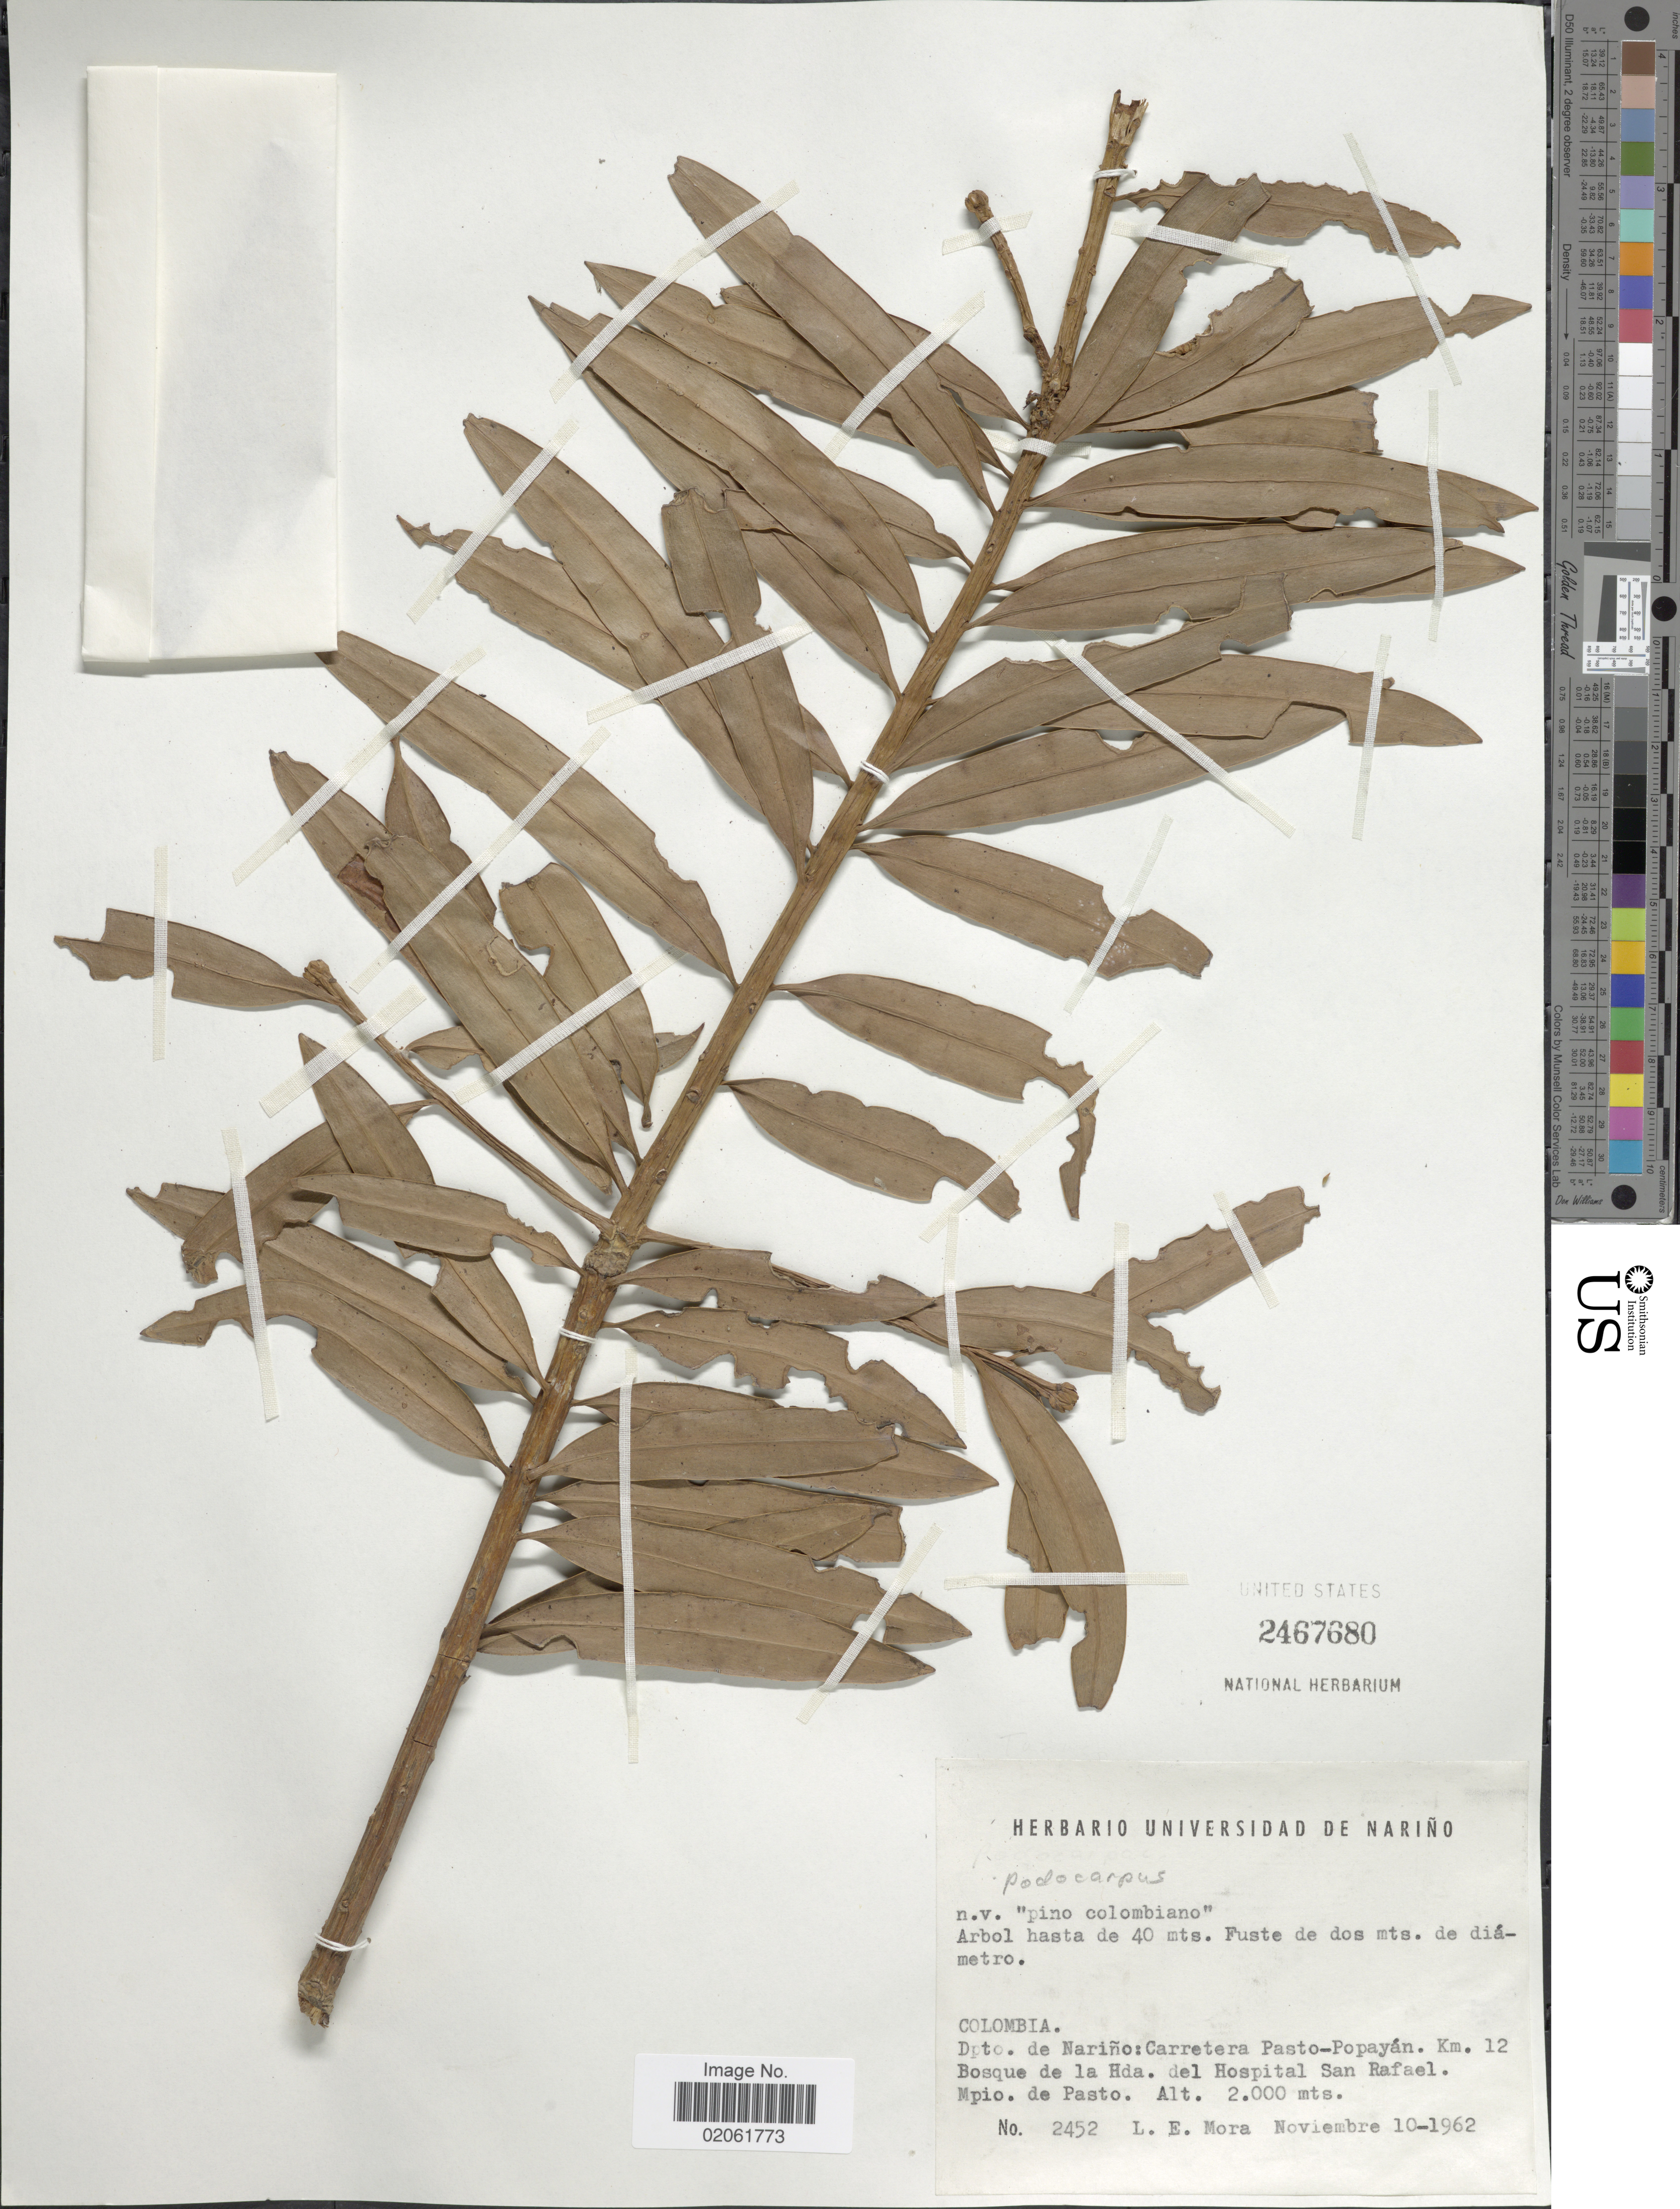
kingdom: Plantae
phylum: Tracheophyta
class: Pinopsida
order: Pinales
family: Podocarpaceae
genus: Podocarpus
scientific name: Podocarpus sp.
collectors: L. Mora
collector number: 2452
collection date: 1962-11-10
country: Colombia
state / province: Nariño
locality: Carretera Pasto-Popayan km. 12. Bosque de la Hda. del Hospital San Rafael. Mpio. de Pasto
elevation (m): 2000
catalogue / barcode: US 2467680